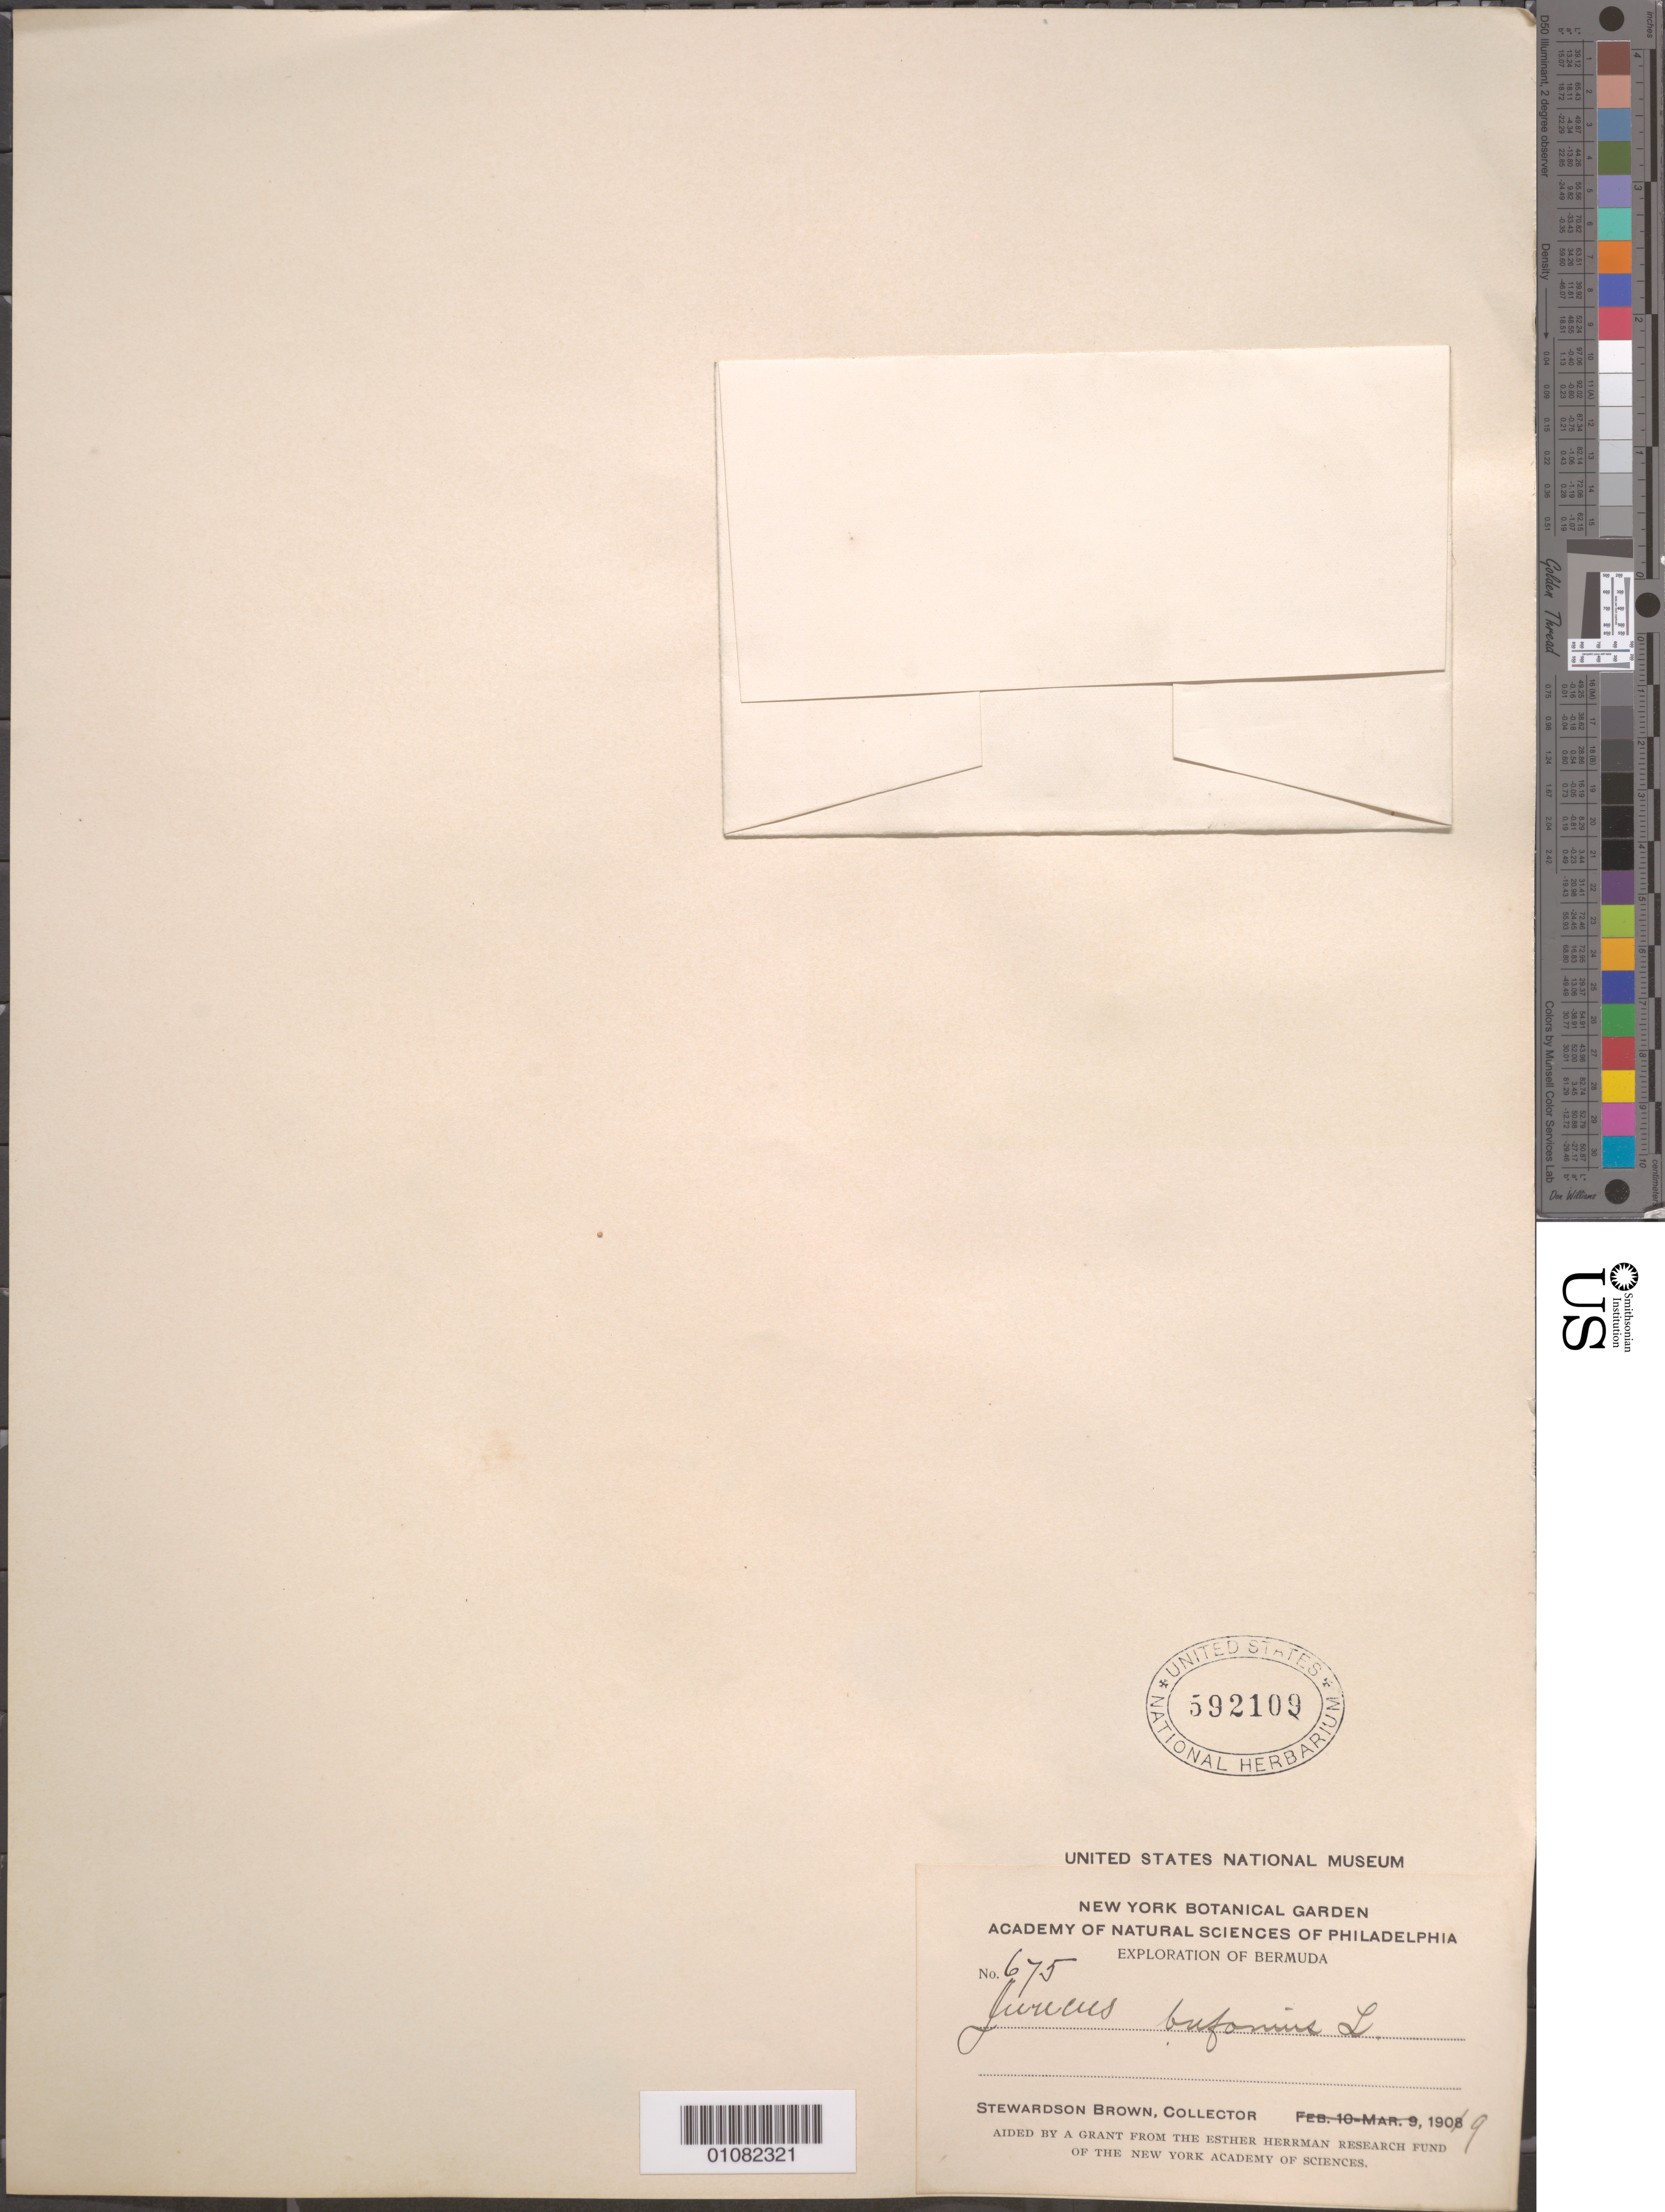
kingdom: Plantae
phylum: Tracheophyta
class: Liliopsida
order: Poales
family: Juncaceae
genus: Juncus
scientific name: Juncus bufonius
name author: L.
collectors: S. Brown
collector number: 675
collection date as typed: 1909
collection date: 1909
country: Bermuda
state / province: Hamilton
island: Bermuda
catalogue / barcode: US 592109